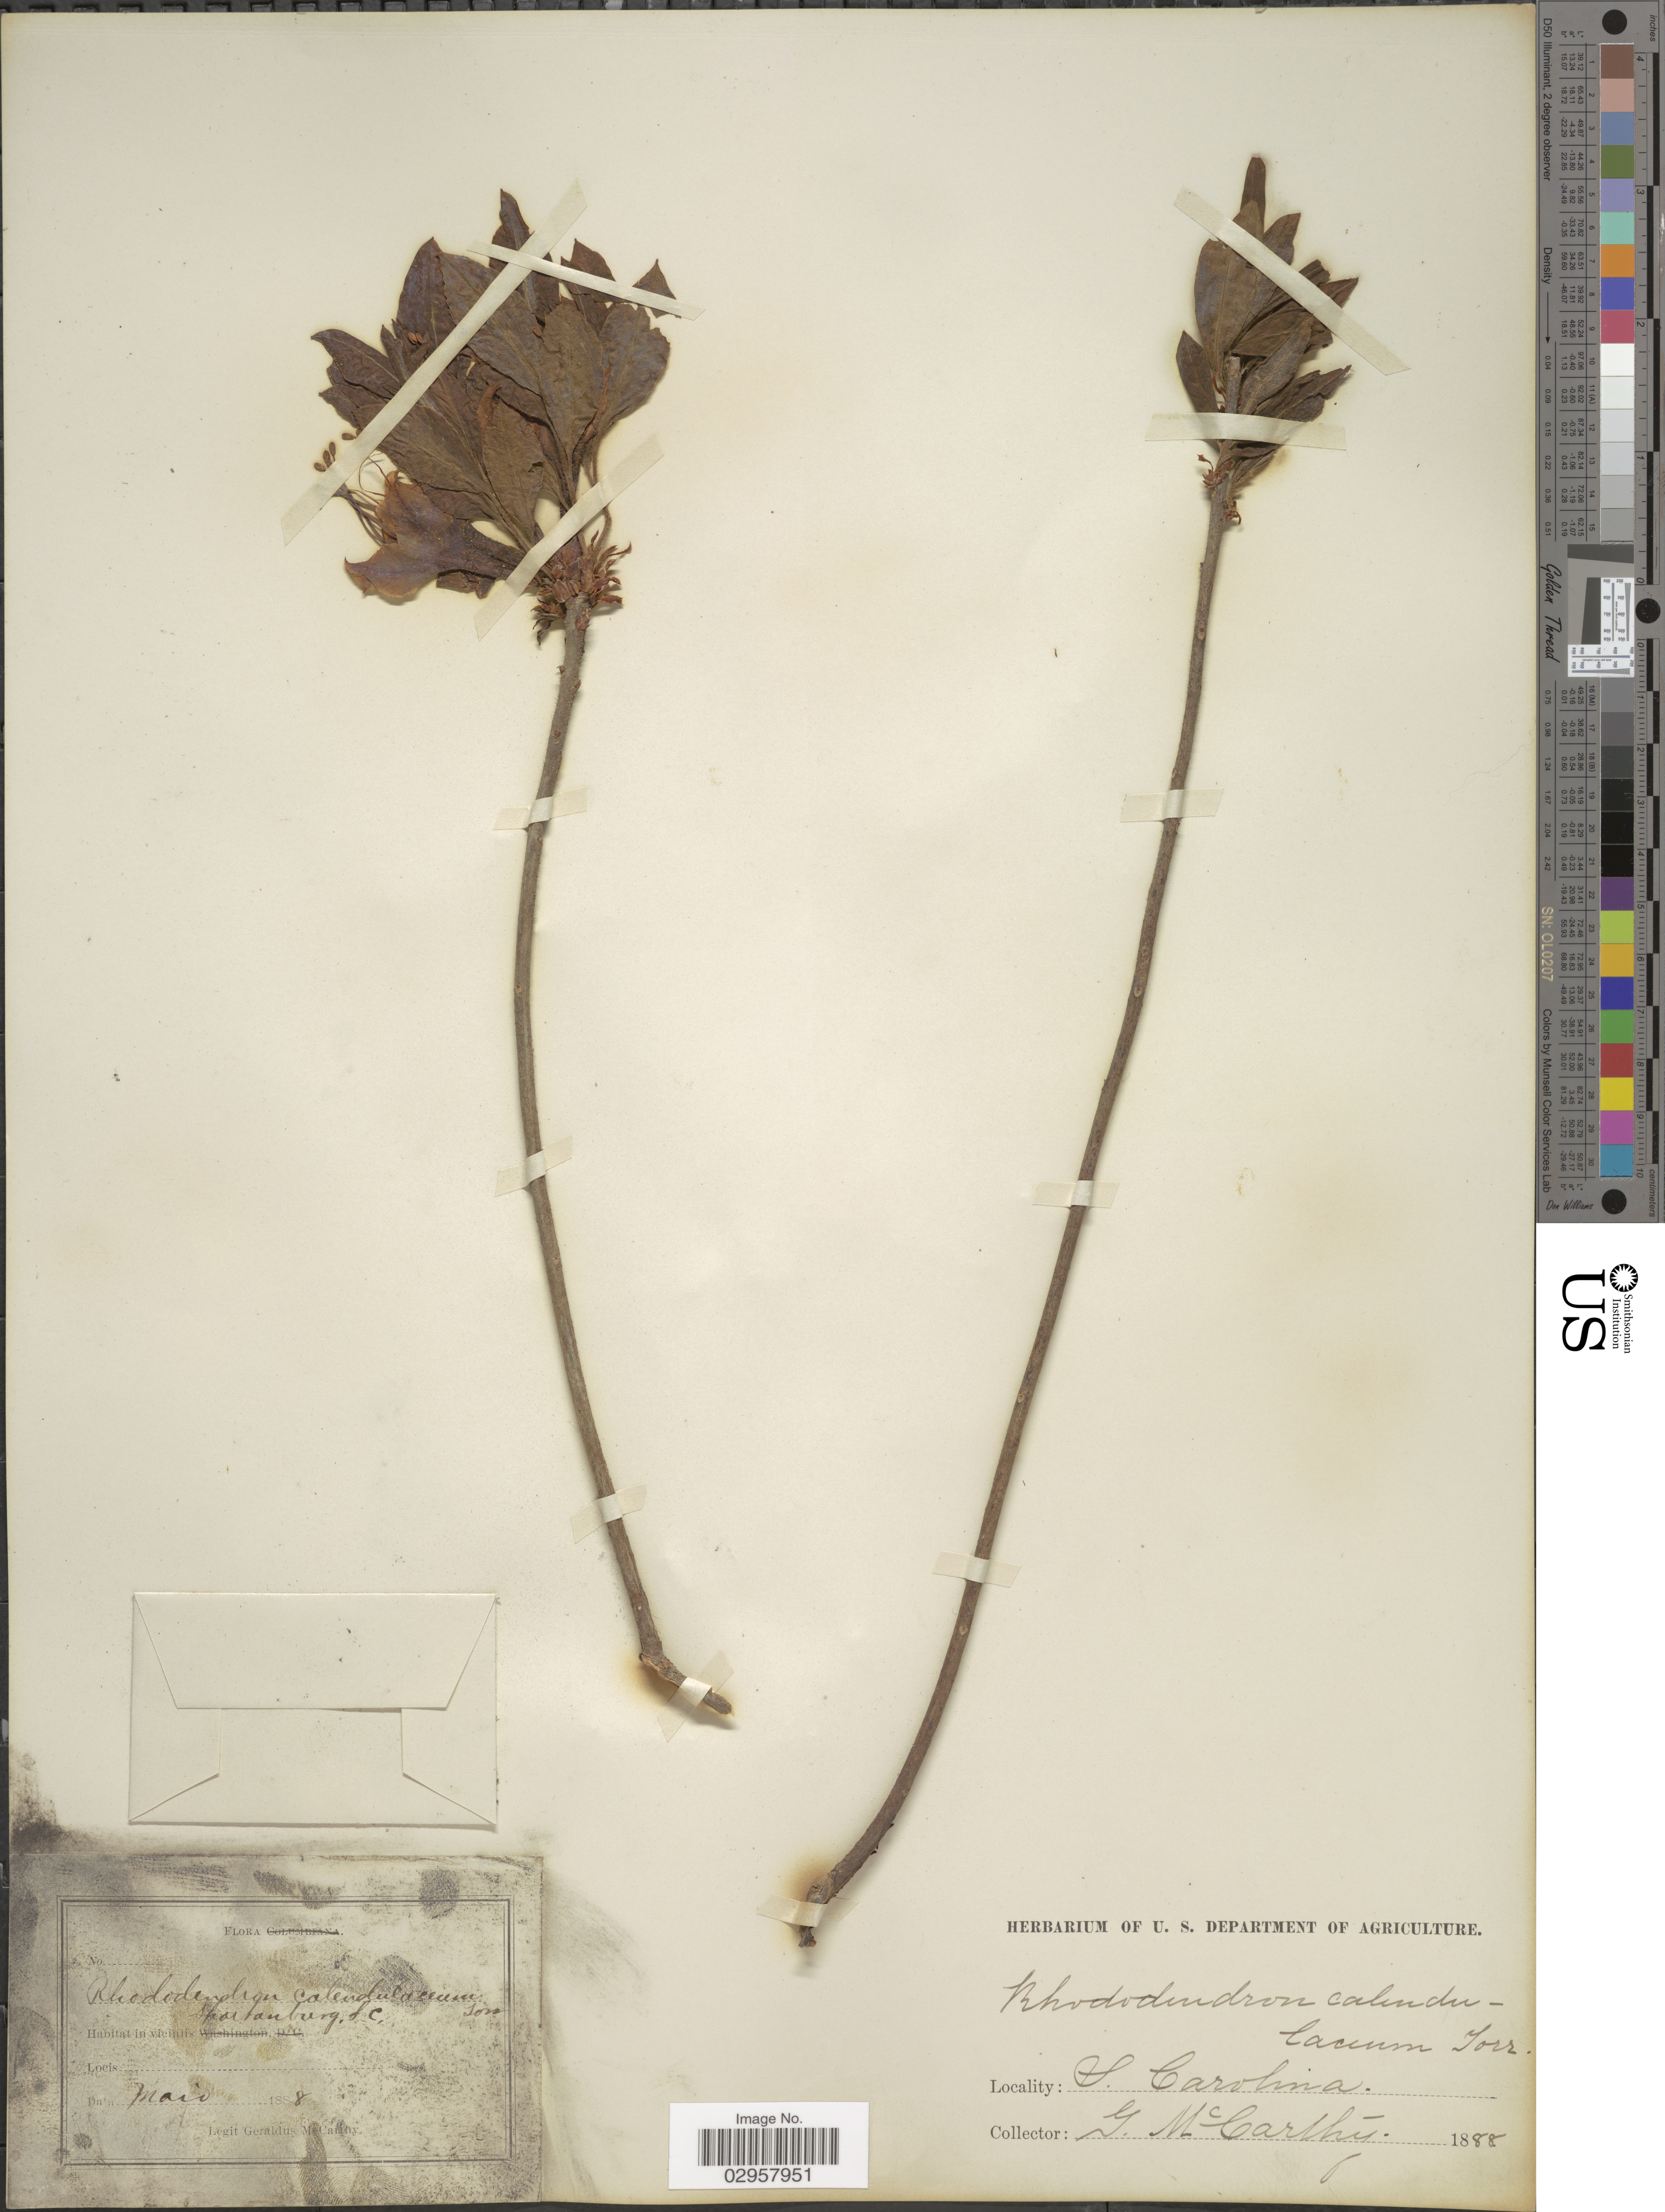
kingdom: Plantae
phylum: Tracheophyta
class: Magnoliopsida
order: Ericales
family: Ericaceae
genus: Rhododendron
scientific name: Rhododendron calendulaceum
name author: (Michx.) Torr.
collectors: M. McCarthy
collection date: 1888-05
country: United States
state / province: South Carolina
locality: Spartanburg.